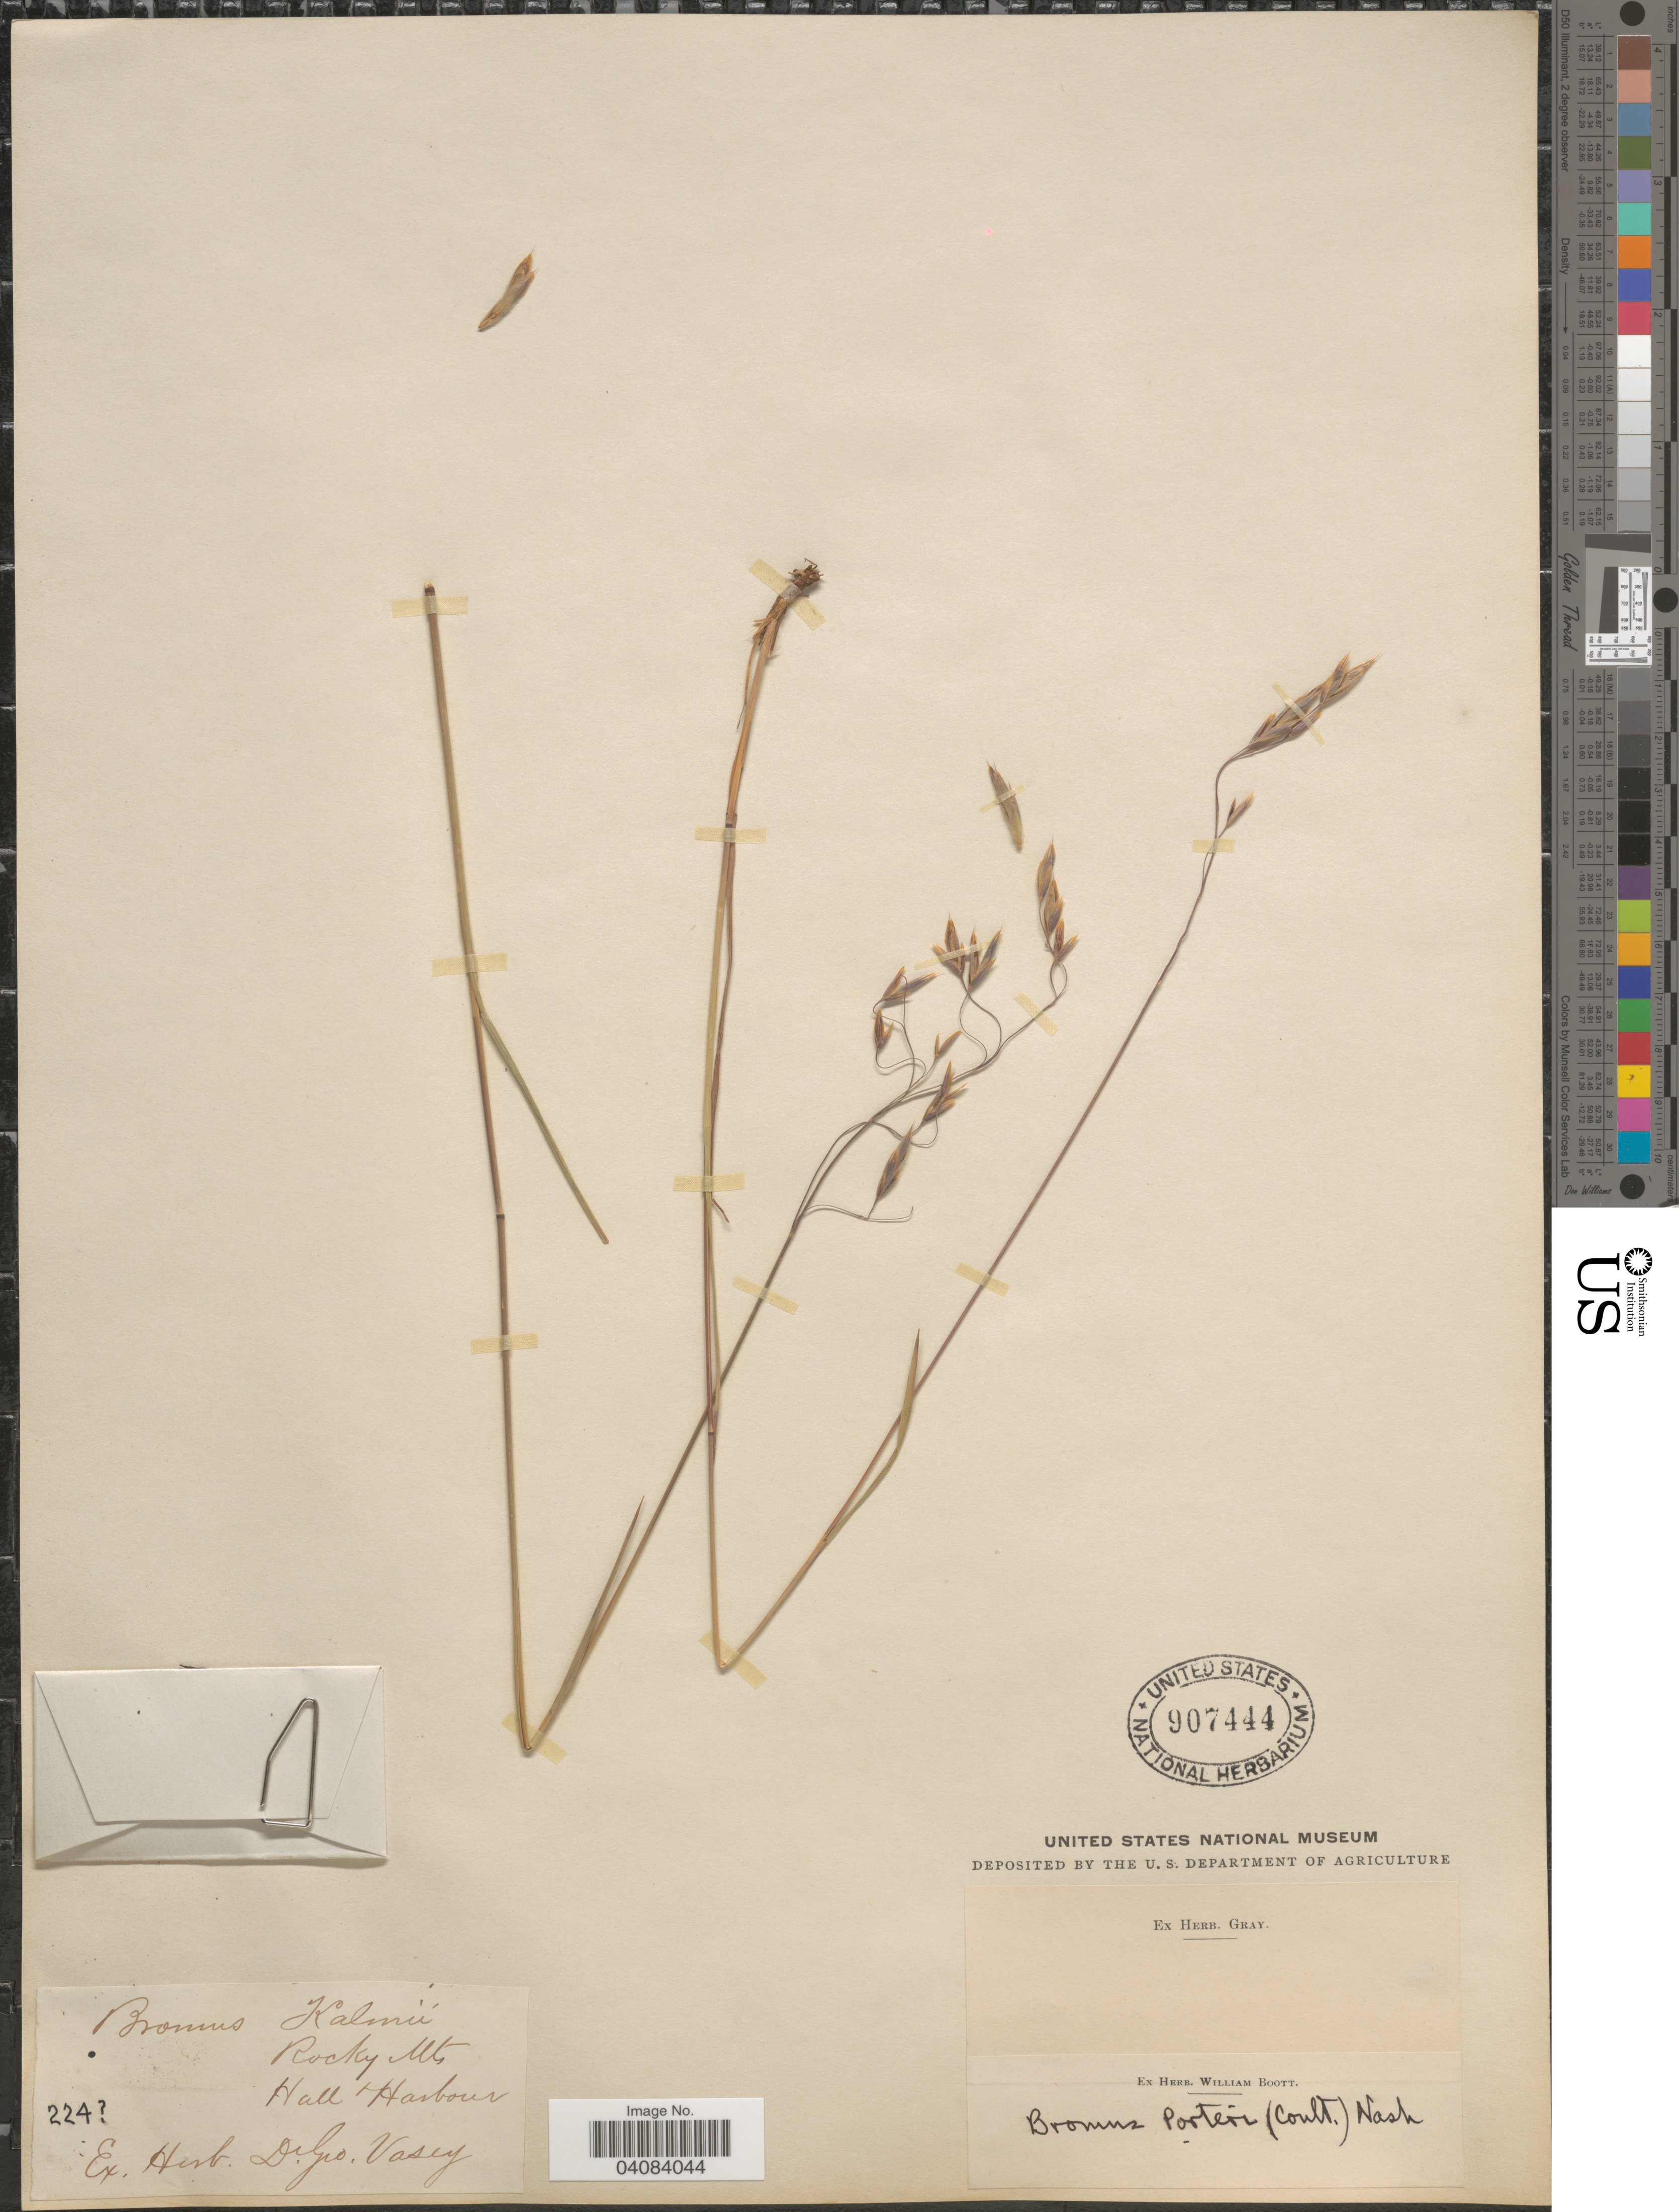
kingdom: Plantae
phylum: Tracheophyta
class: Liliopsida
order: Poales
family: Poaceae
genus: Bromus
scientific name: Bromus porteri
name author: (J.M. Coult.) Nash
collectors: ex Herb. Dr. Geo Vasey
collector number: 224?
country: Canada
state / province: Nova Scotia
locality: Rocky Mts. Hall Harbour.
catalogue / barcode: US 907444